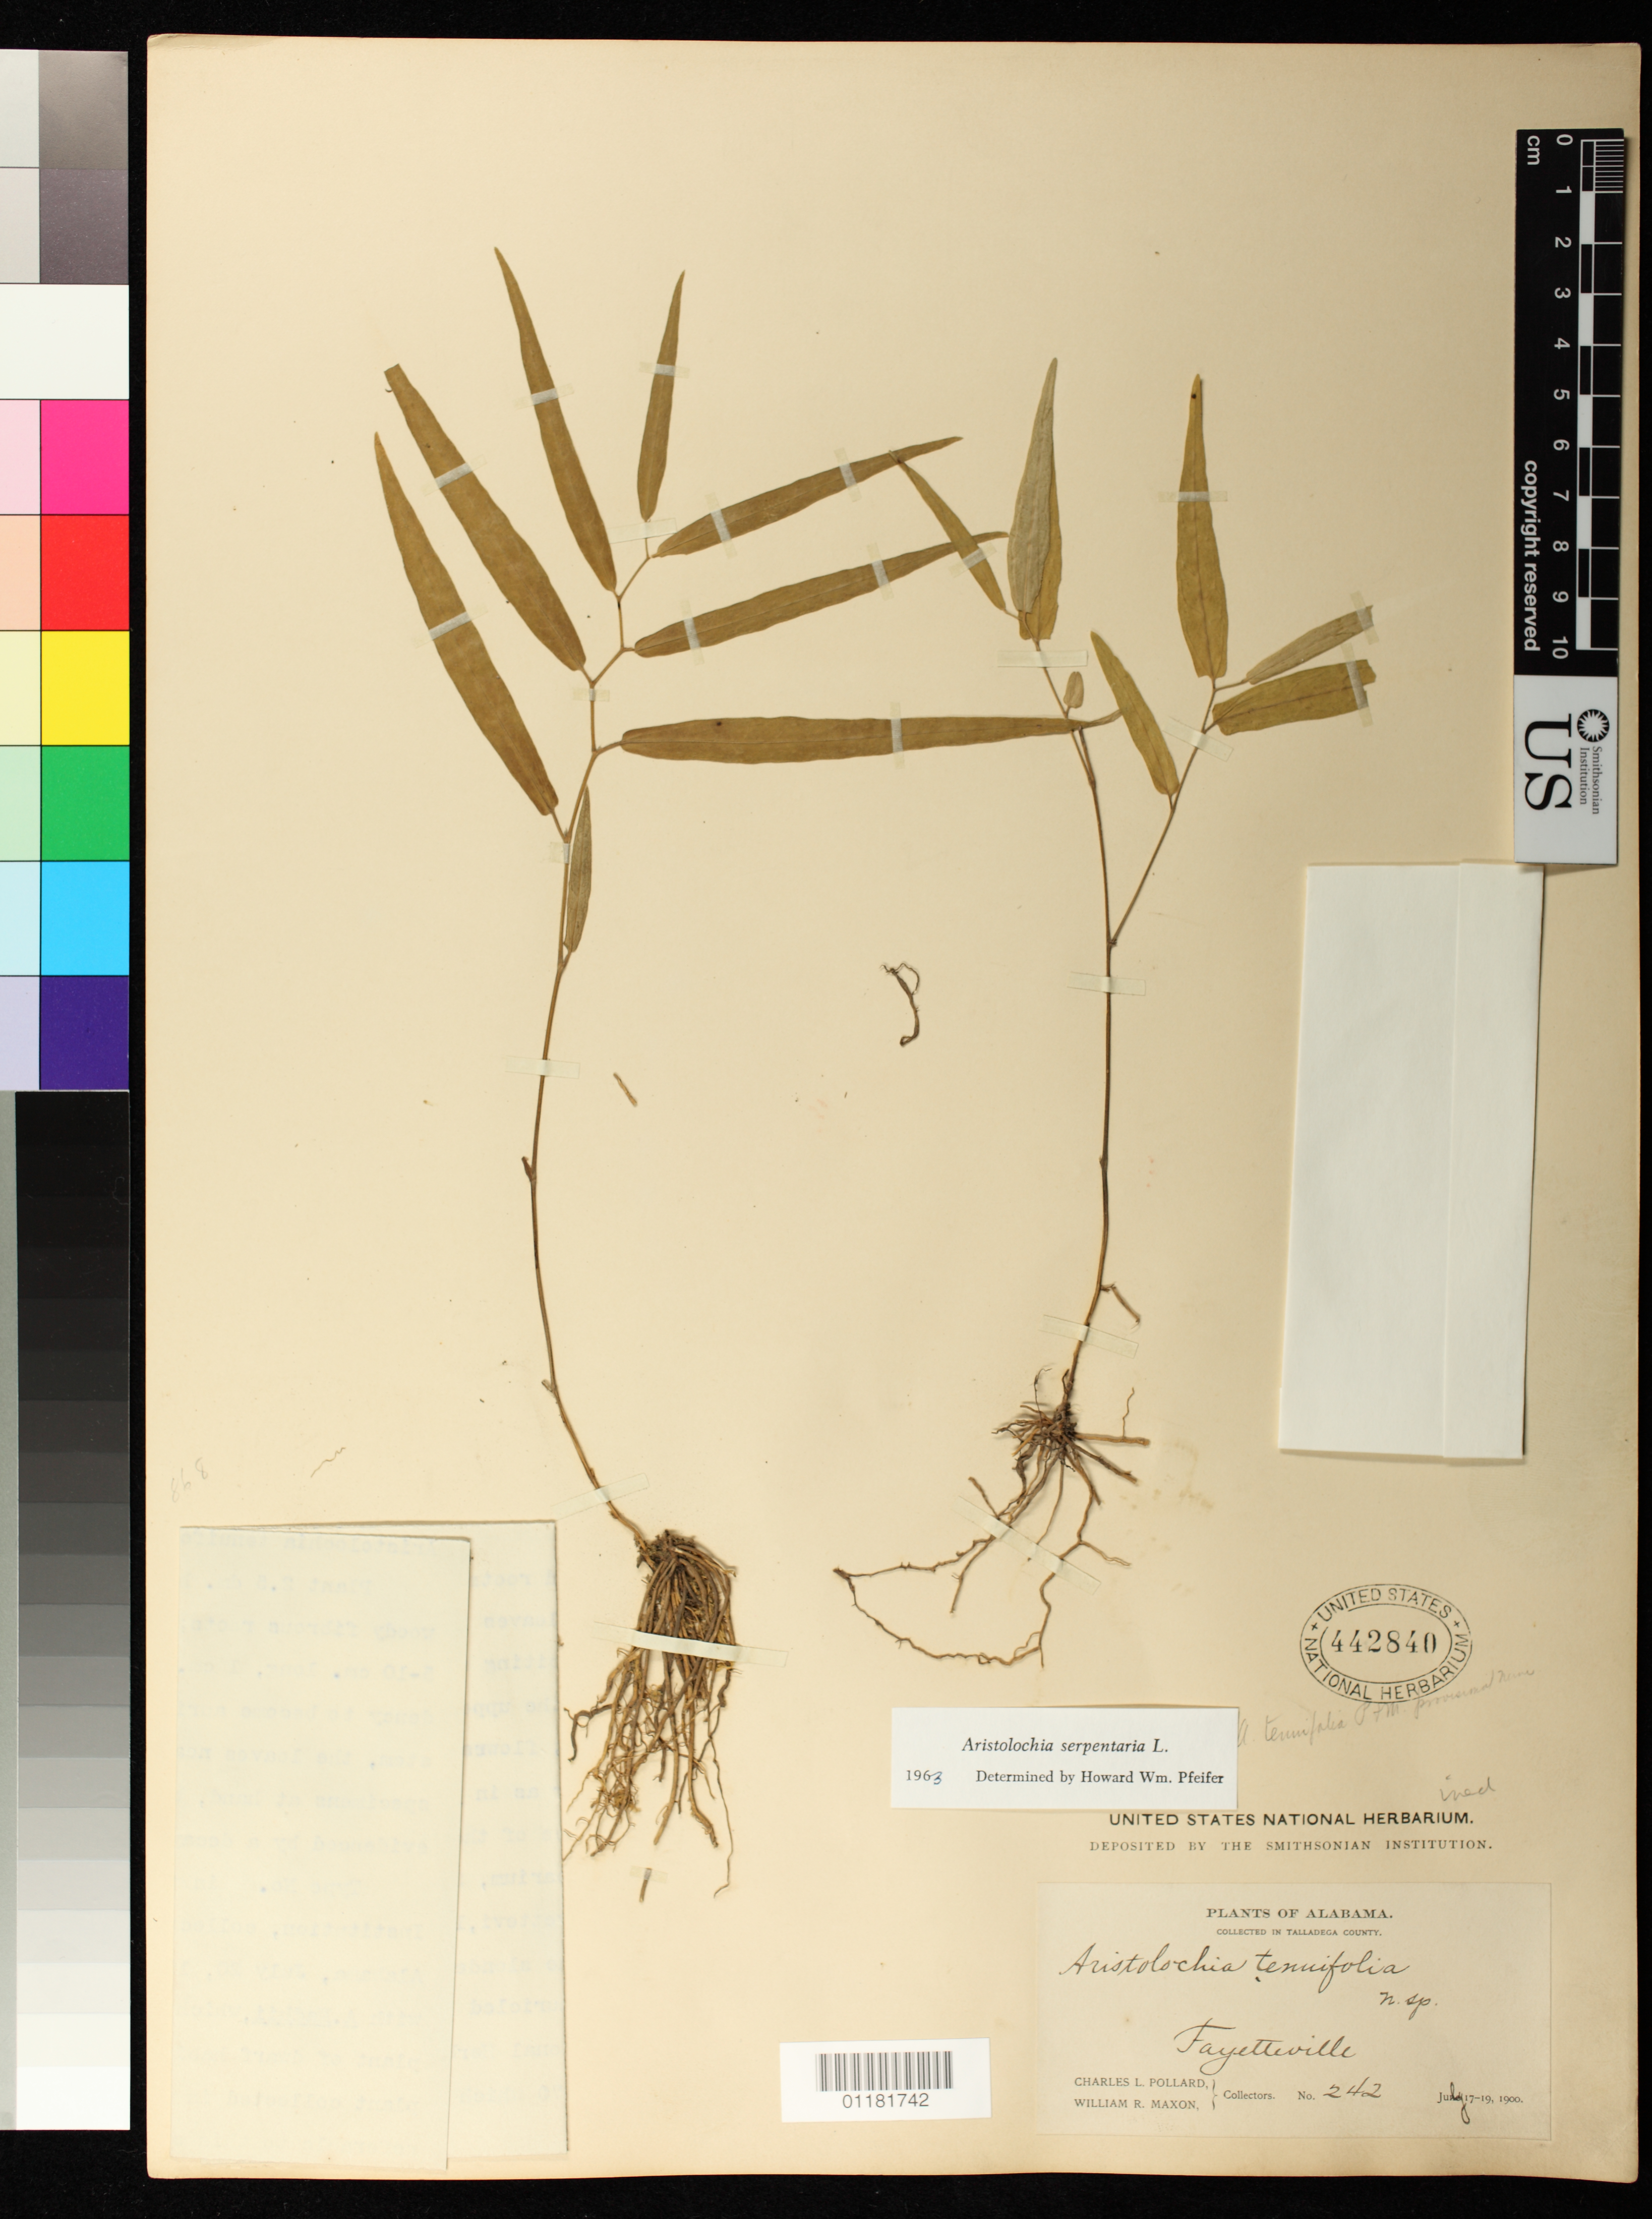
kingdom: Plantae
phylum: Tracheophyta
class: Magnoliopsida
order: Piperales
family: Aristolochiaceae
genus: Aristolochia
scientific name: Aristolochia serpentaria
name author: L.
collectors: C. L. Pollard & W. R. Maxon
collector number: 242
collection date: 1900-07-12 or 1900-12-07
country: United States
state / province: Alabama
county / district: Talladega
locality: Fayetteville, Talladega County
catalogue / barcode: US 442840